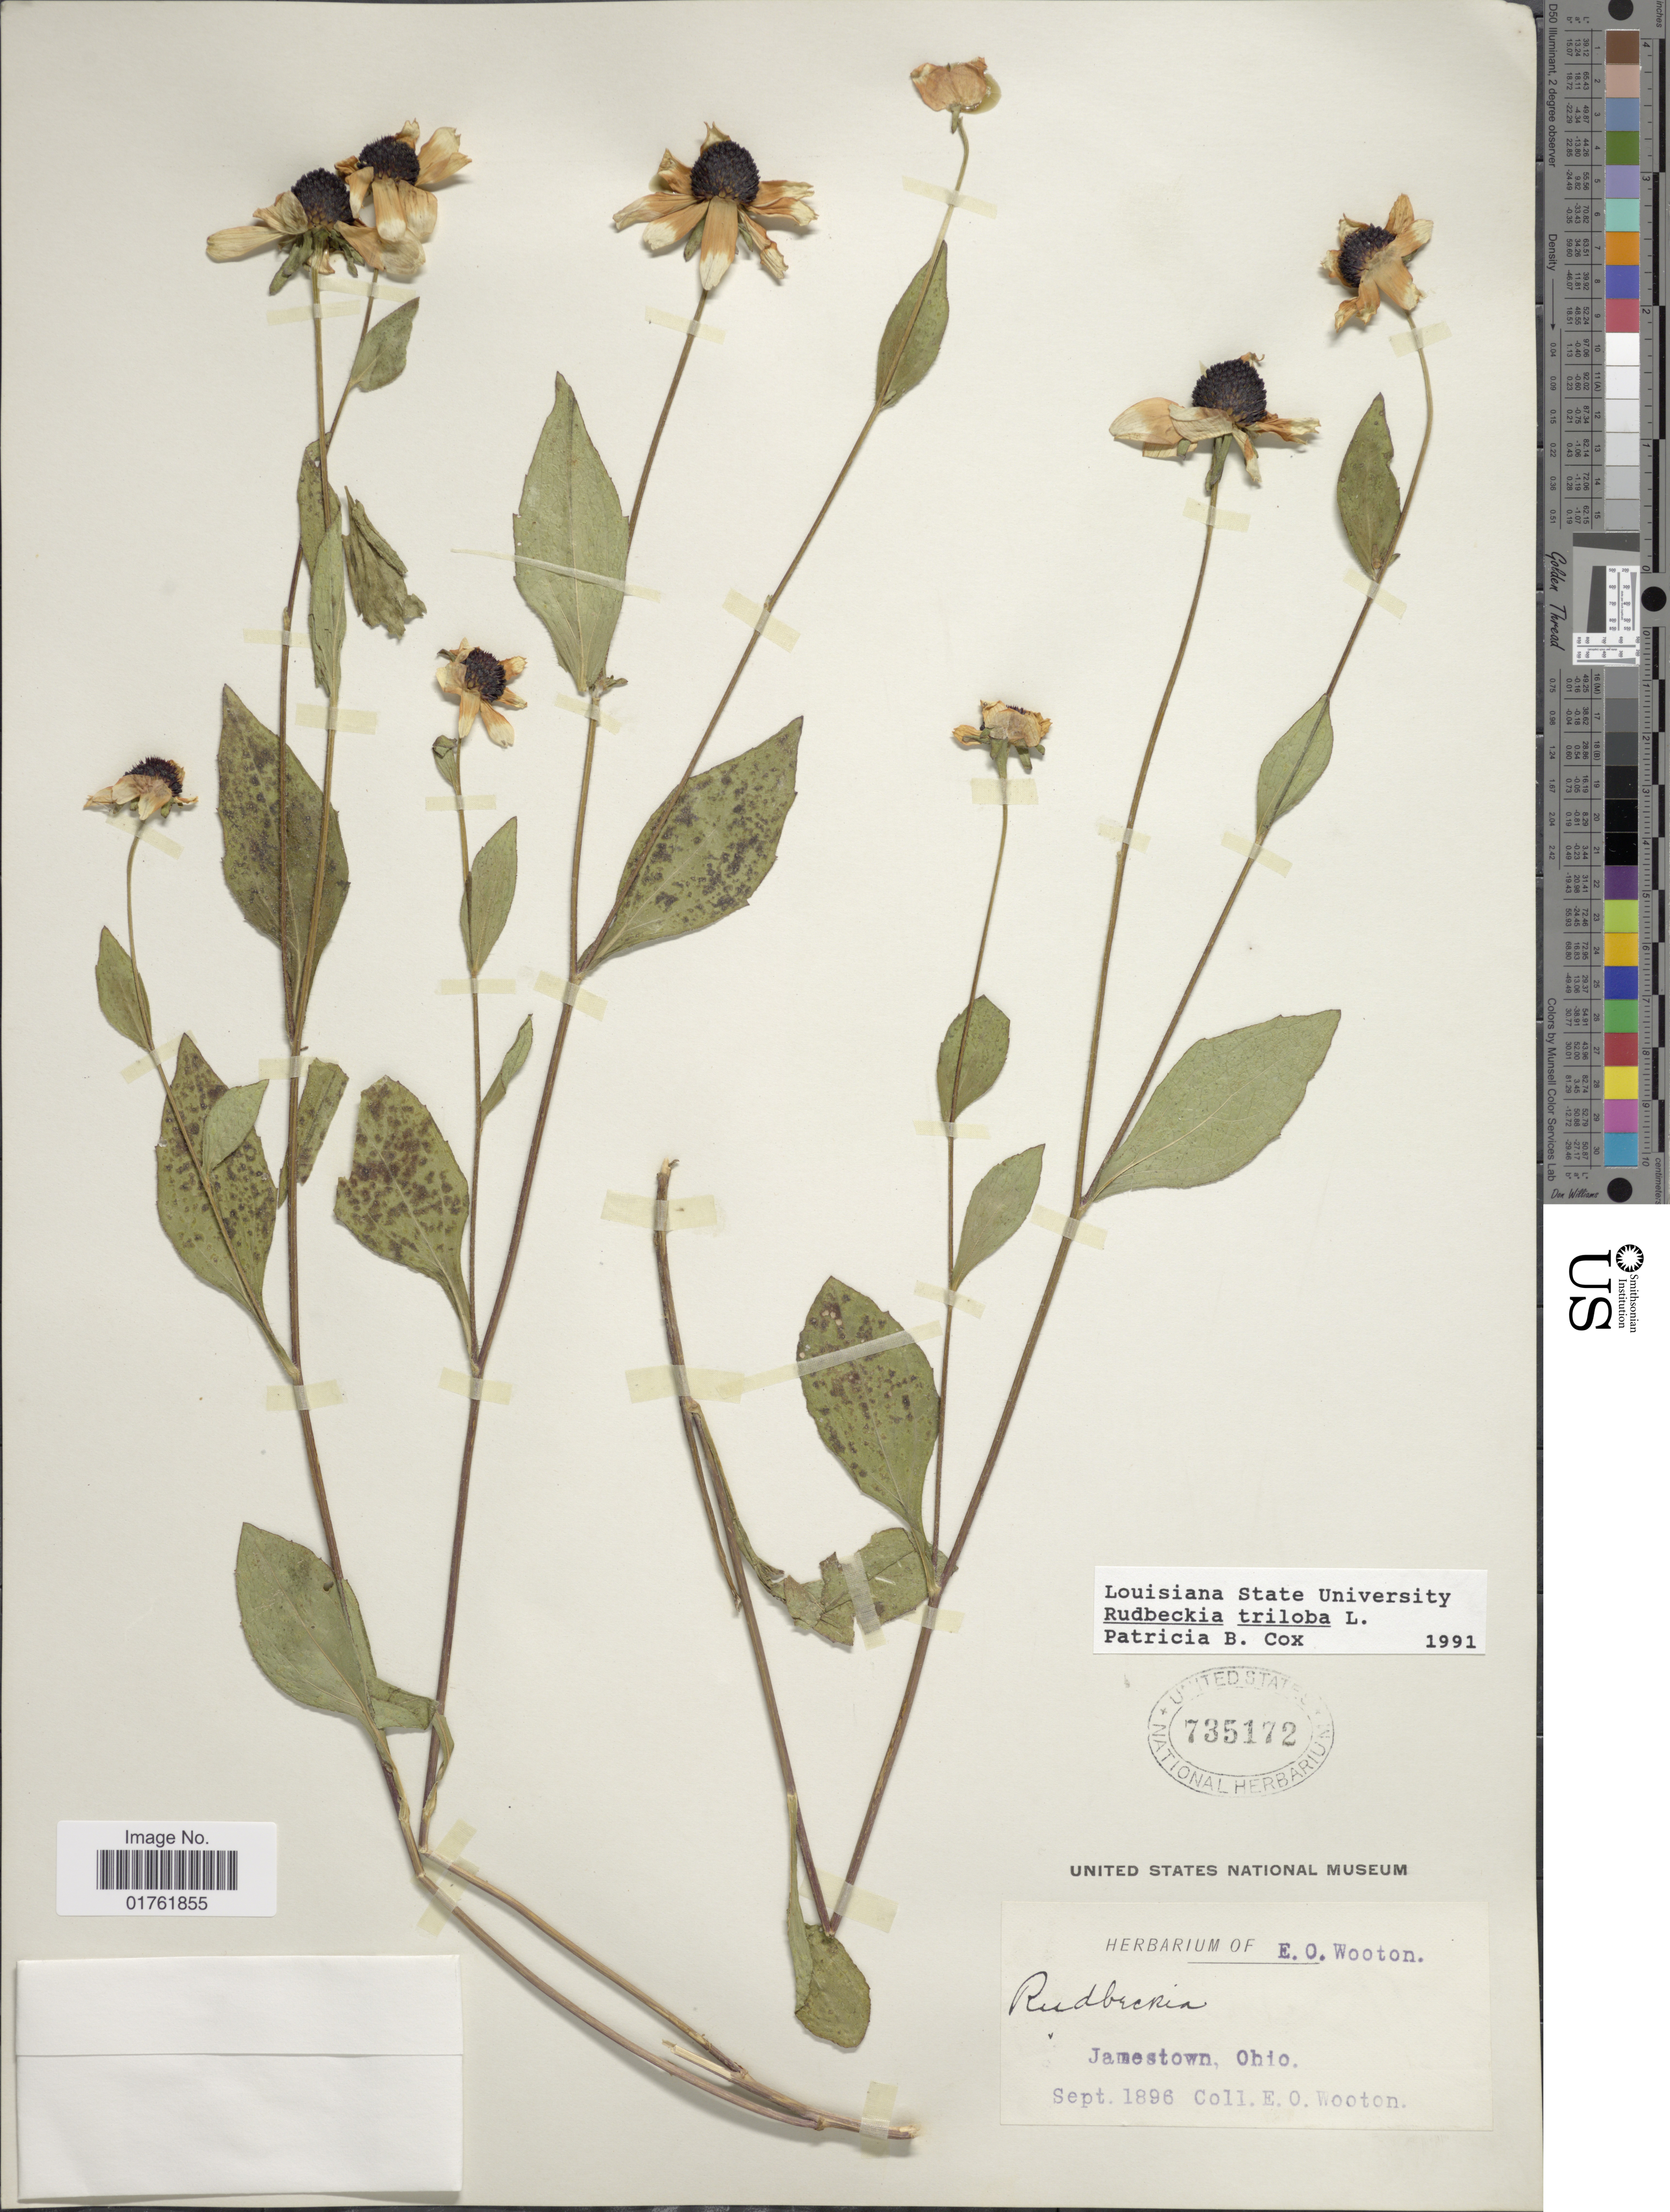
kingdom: Plantae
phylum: Tracheophyta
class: Magnoliopsida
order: Asterales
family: Asteraceae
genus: Rudbeckia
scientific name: Rudbeckia triloba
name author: L.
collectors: E. O. Wooton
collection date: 1896-09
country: United States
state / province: Ohio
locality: Jamestown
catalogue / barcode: US 735172